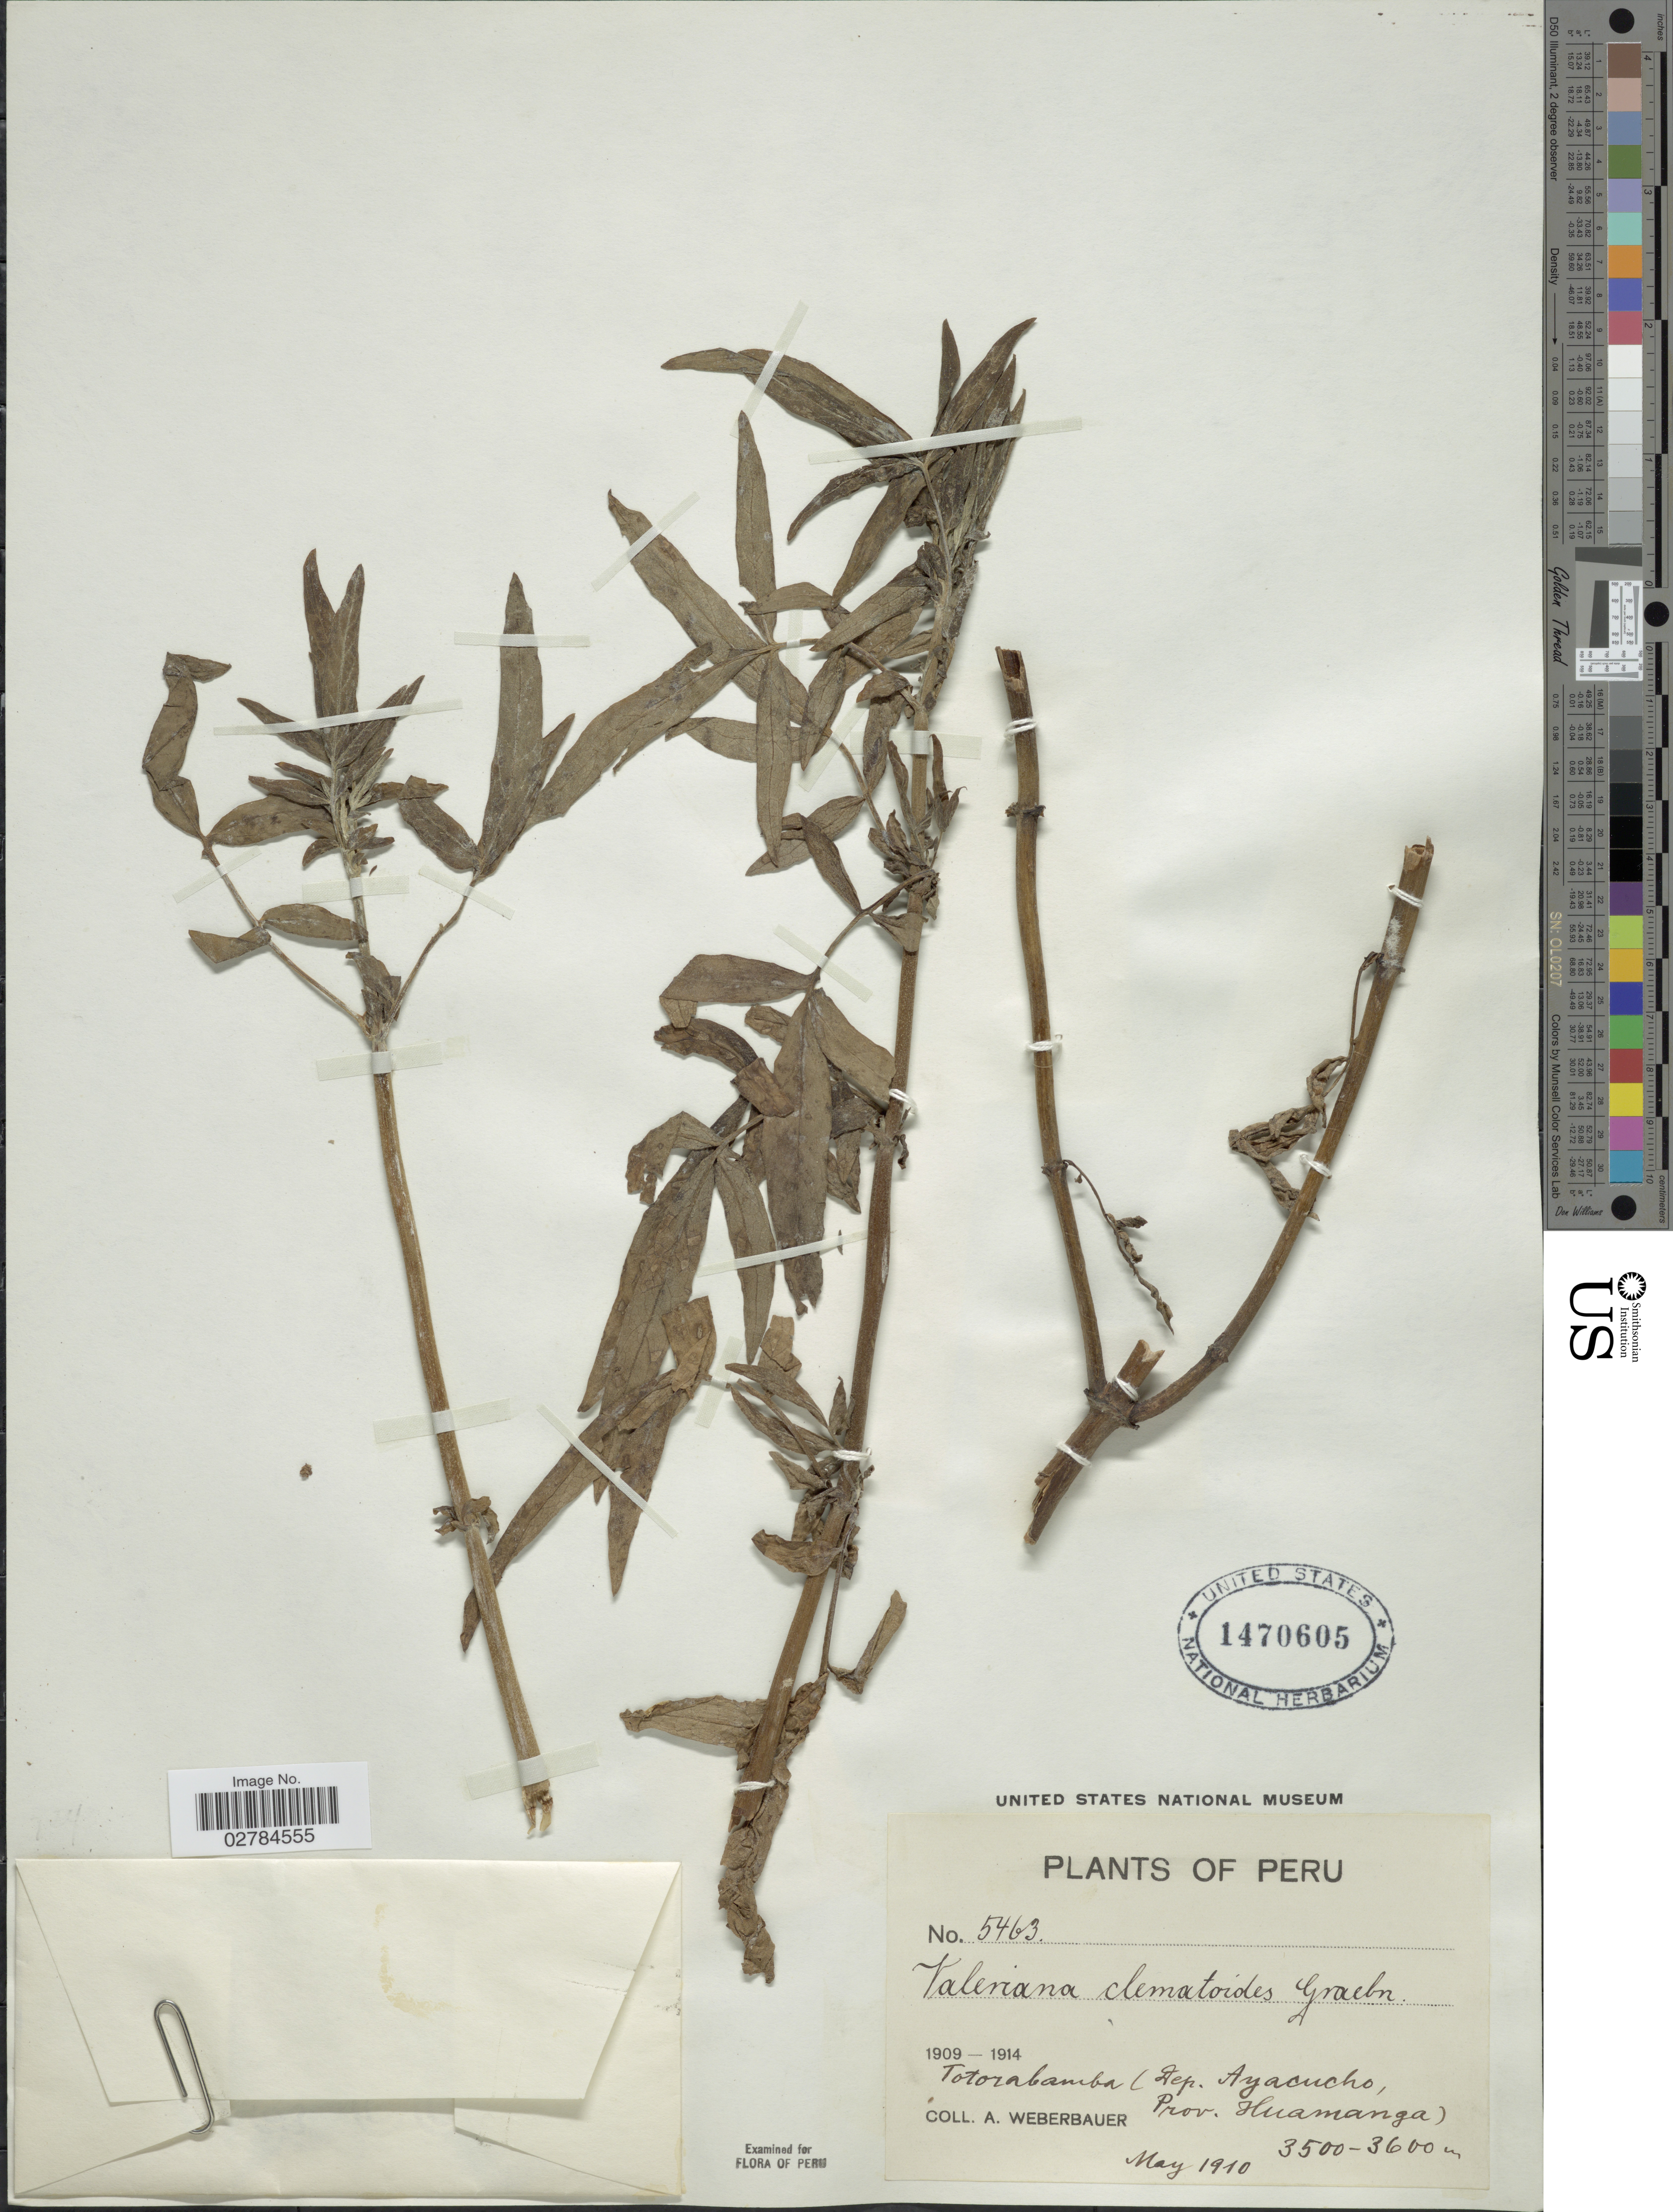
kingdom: Plantae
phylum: Tracheophyta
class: Magnoliopsida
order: Dipsacales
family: Caprifoliaceae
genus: Valeriana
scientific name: Valeriana decussata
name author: Ruiz & Pav.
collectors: A. Weberbauer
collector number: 5463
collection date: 1910-05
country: Peru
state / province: Ayacucho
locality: Totorabamba (Dep. Ayacucho, Prov. Huamanga).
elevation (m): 3500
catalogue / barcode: US 1470605